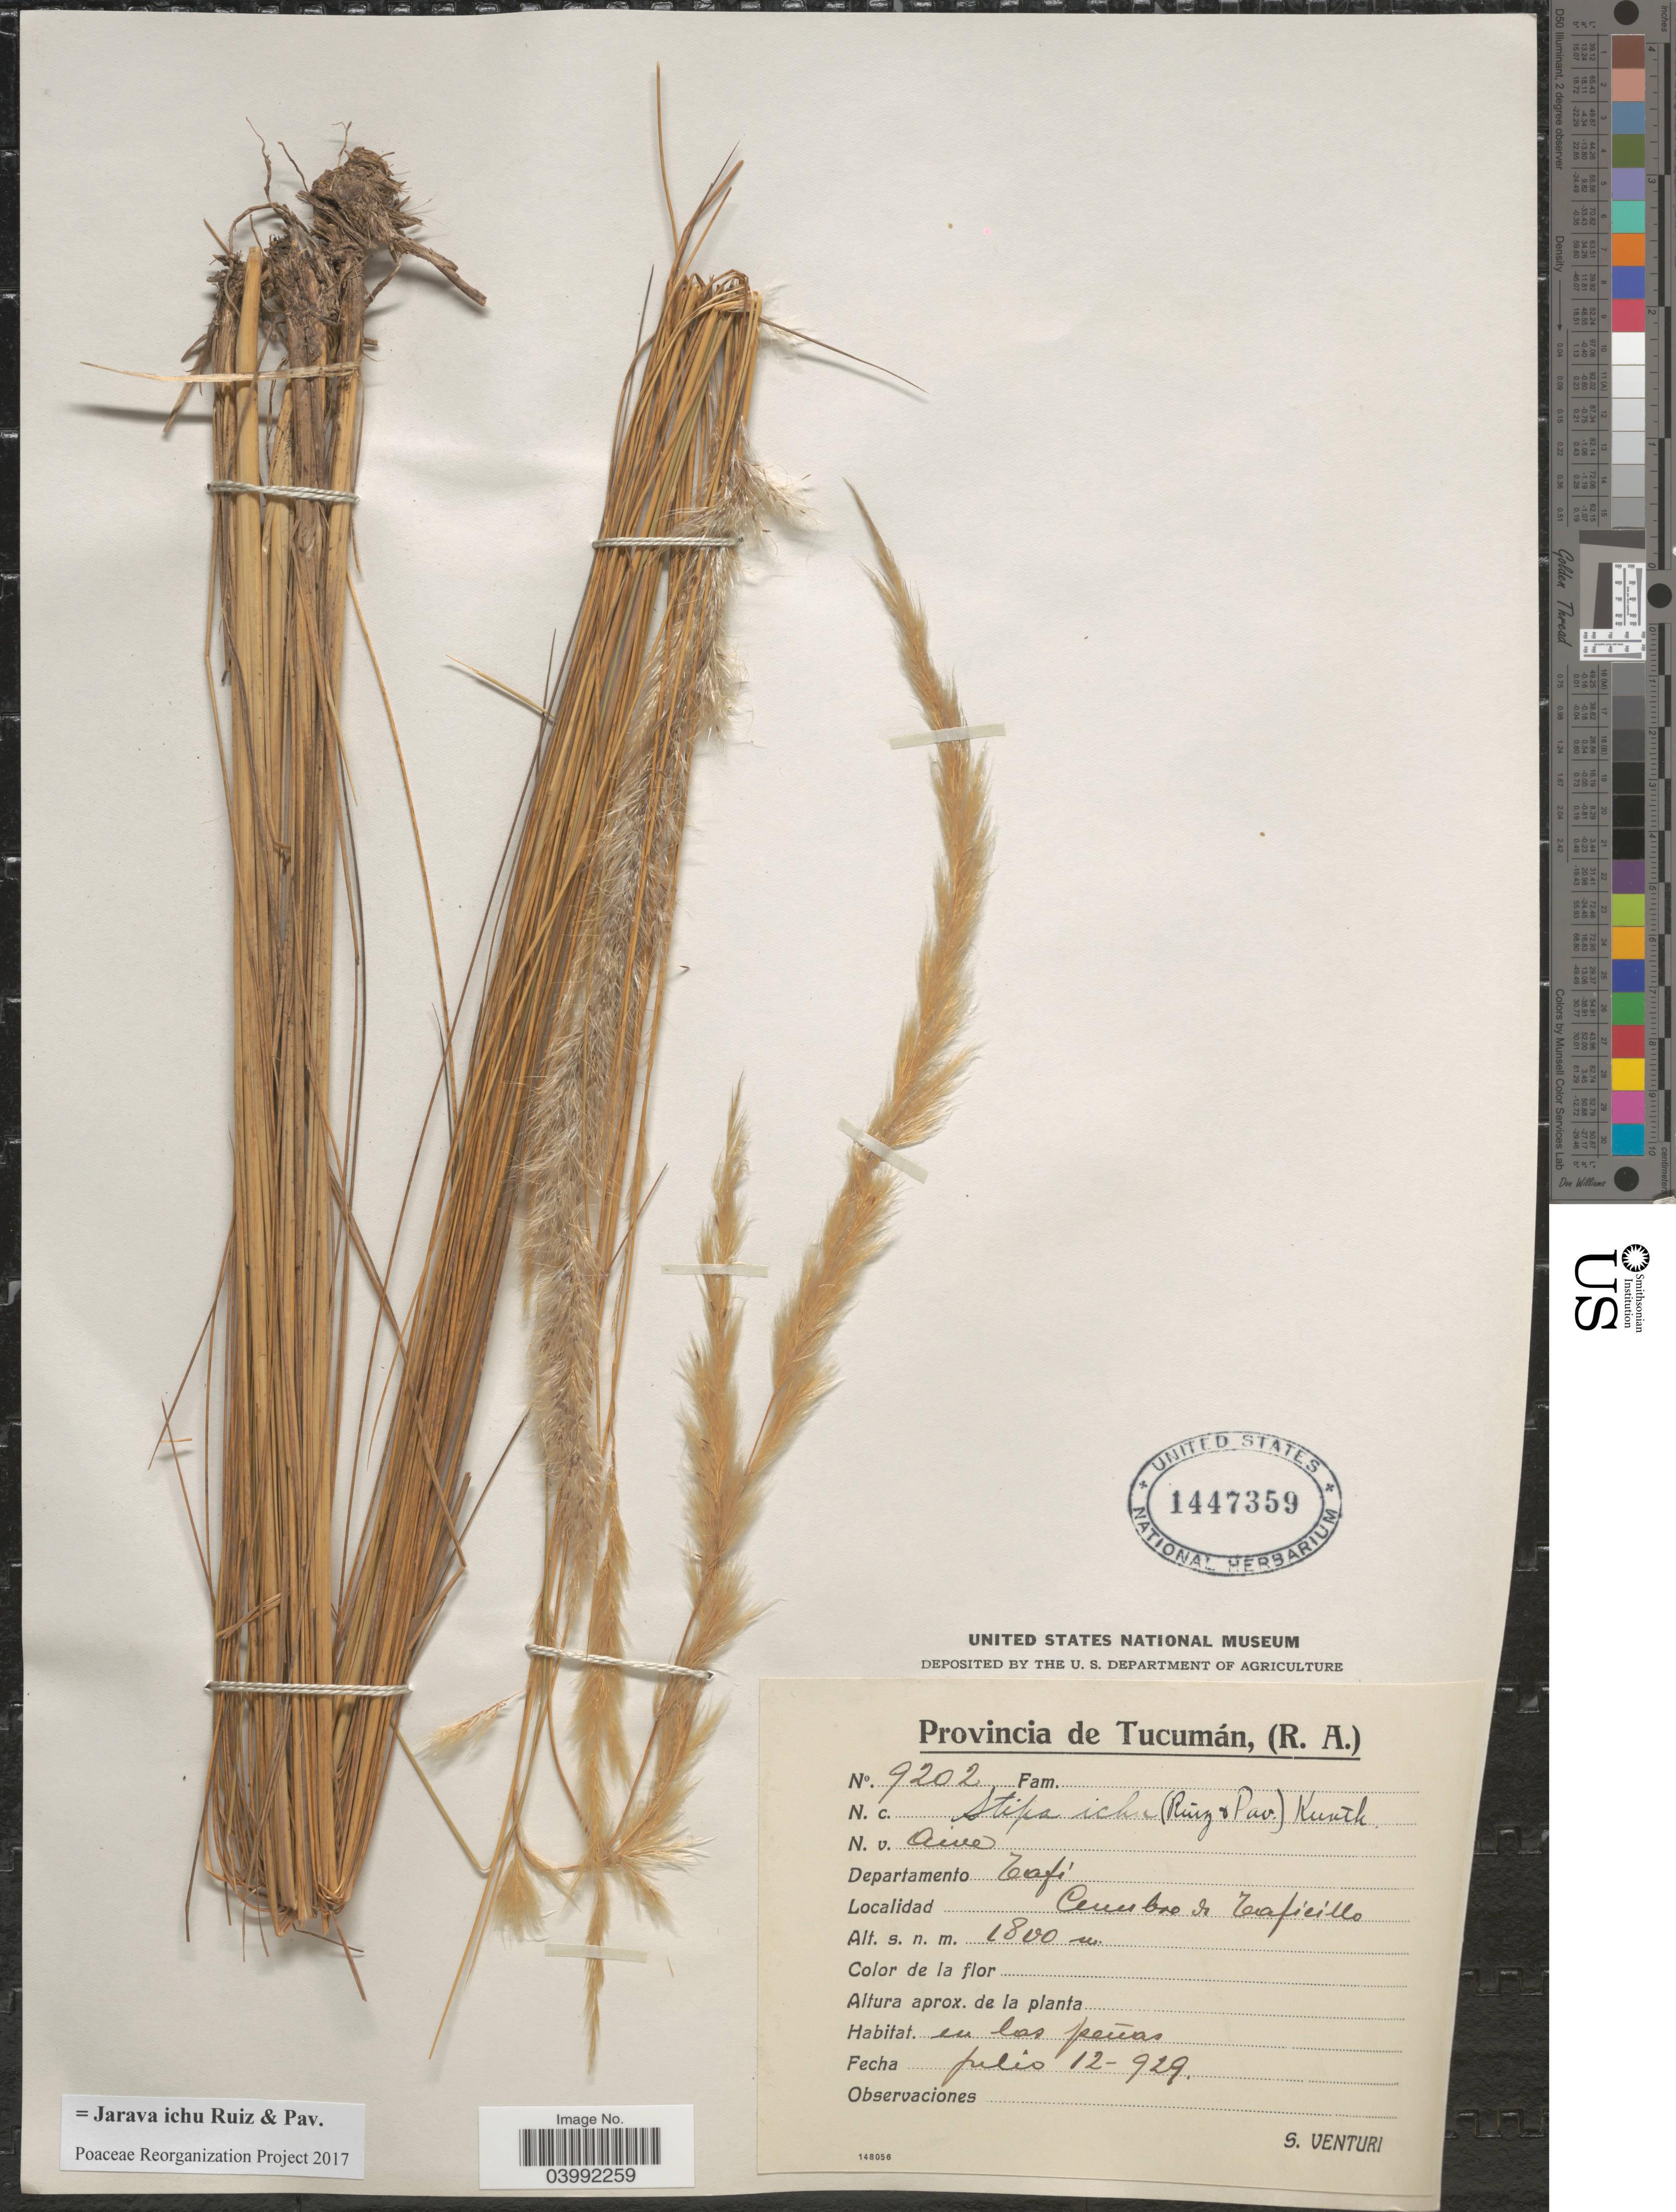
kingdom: Plantae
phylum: Tracheophyta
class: Liliopsida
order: Poales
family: Poaceae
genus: Jarava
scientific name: Jarava ichu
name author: Ruiz & Pav.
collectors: S. Venturi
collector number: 9202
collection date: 1929-07-12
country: Argentina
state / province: Tucuman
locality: Departamento Tafi. Cumbre de Taficillo.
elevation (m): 1800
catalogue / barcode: US 1447359